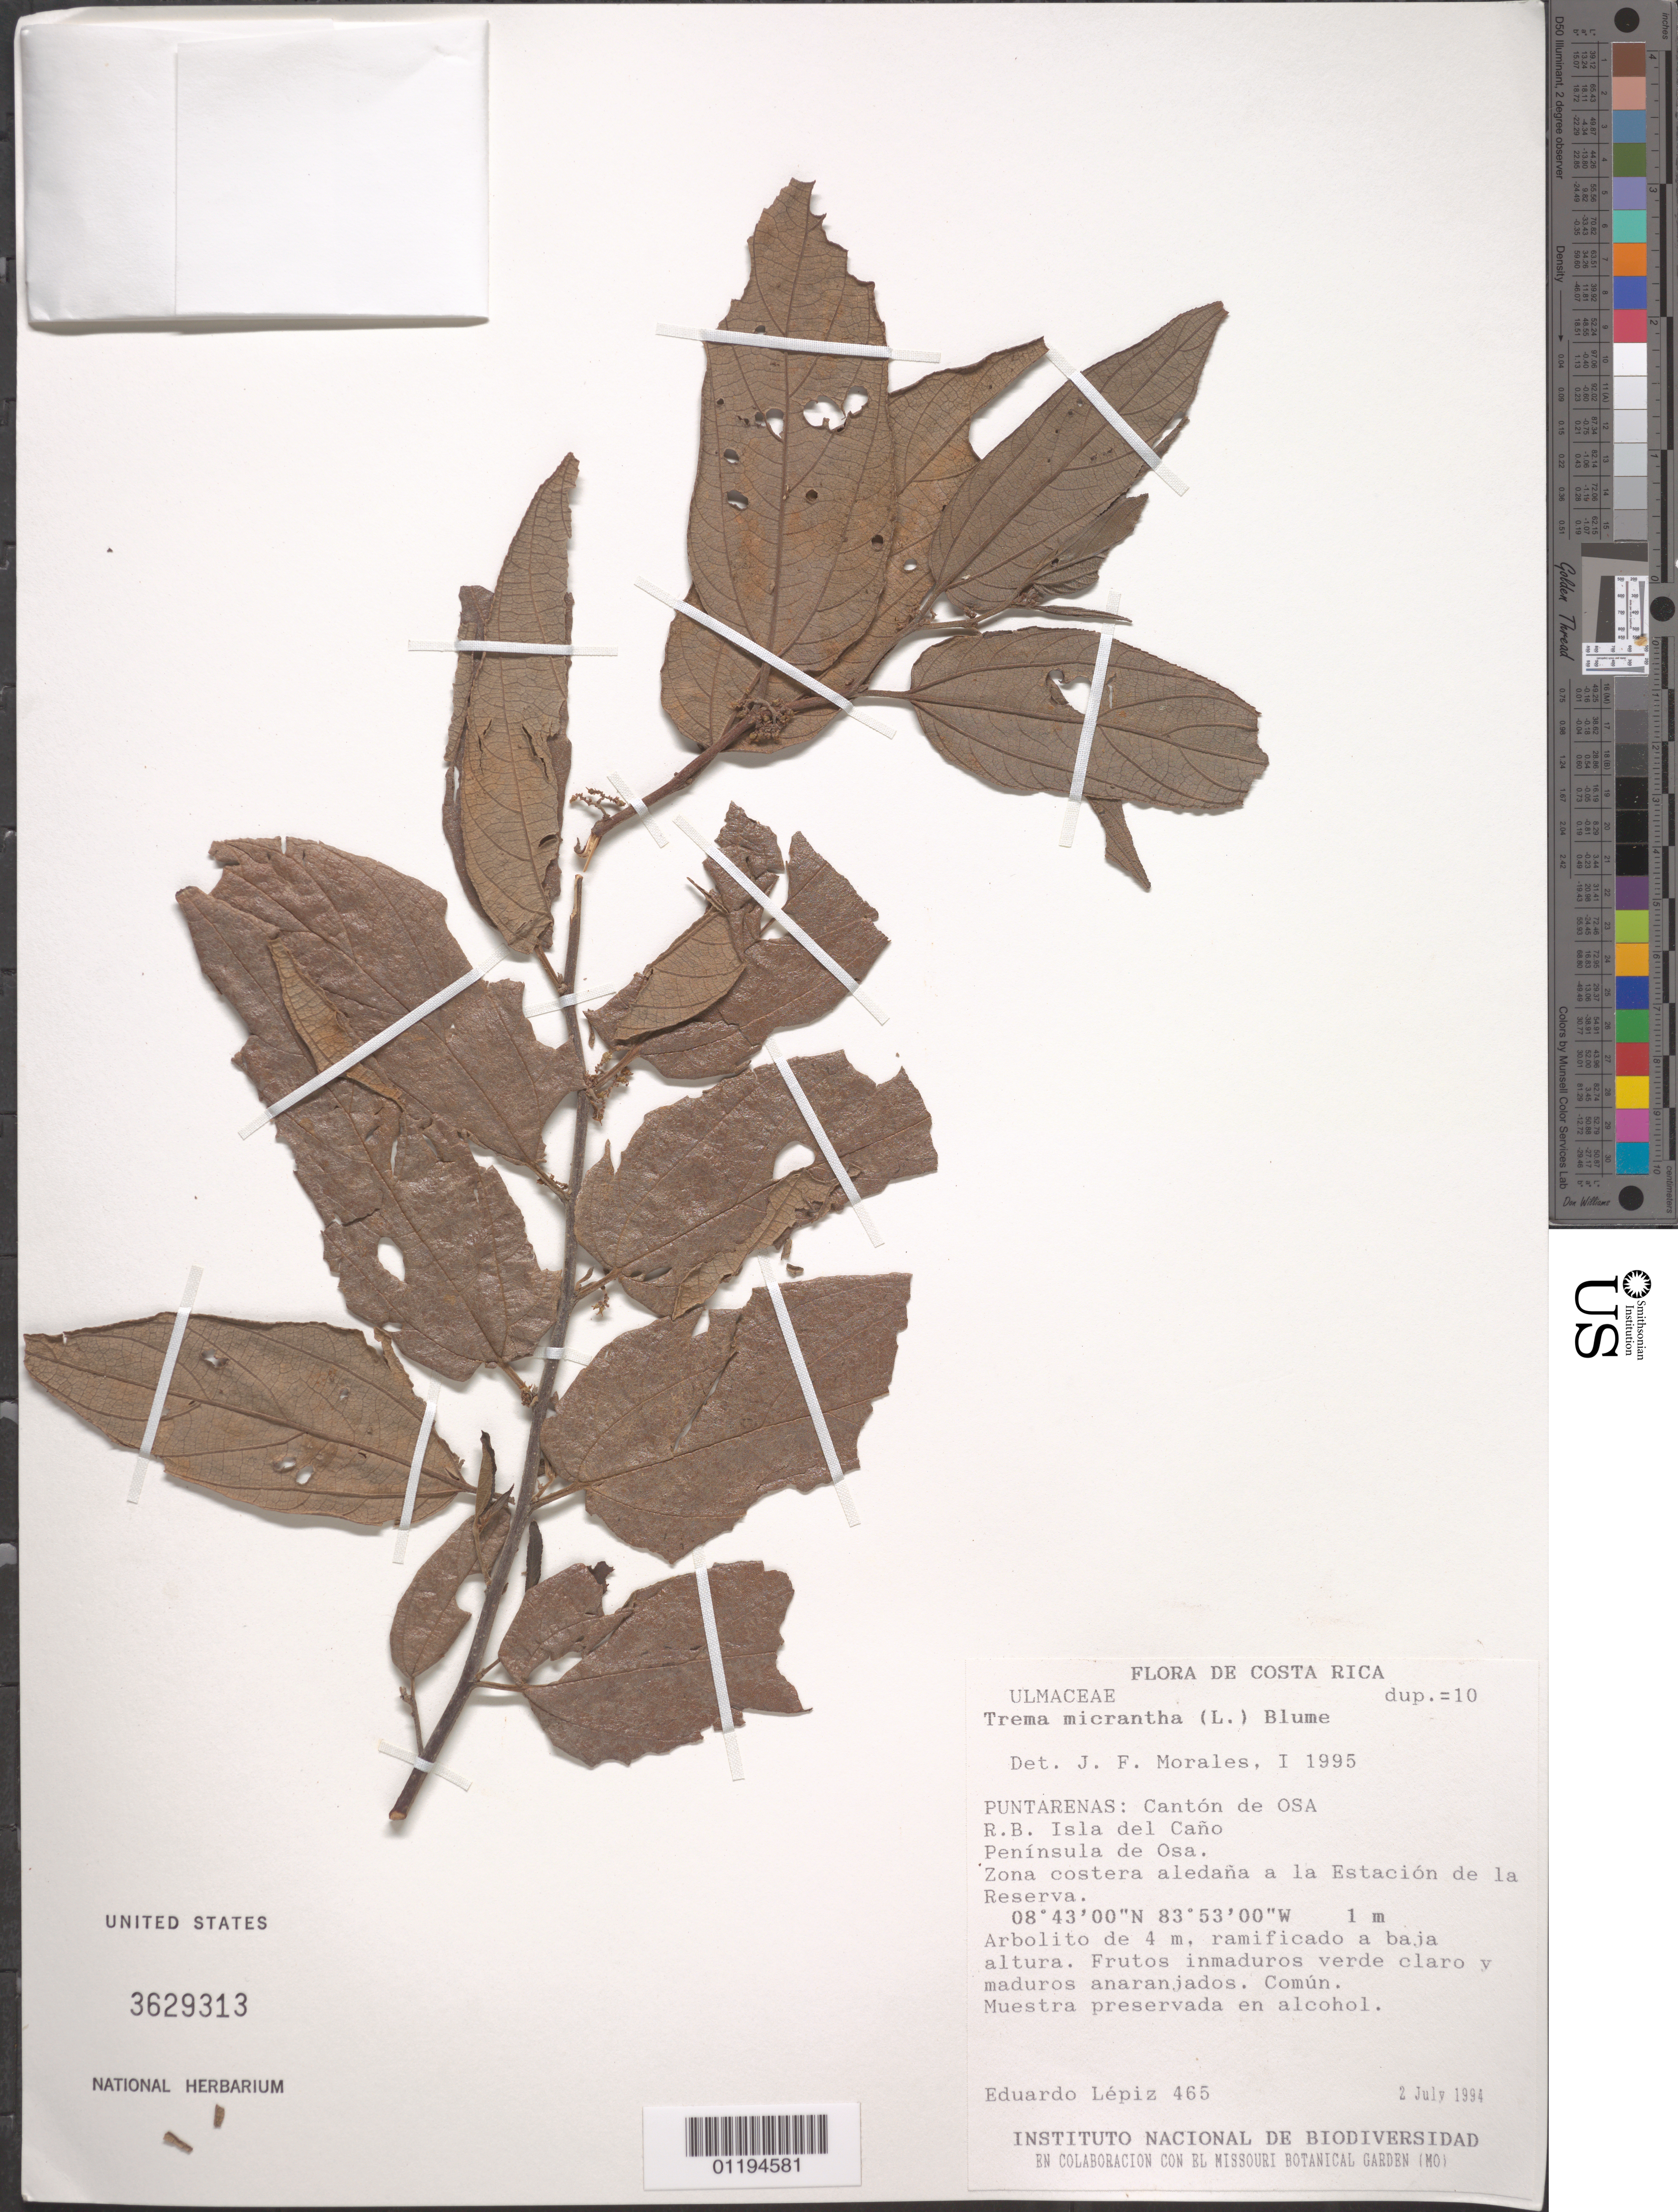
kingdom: Plantae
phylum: Tracheophyta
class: Magnoliopsida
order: Rosales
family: Cannabaceae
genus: Trema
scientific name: Trema micranthum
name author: (L.) Blume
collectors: E. Lépiz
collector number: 465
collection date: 1994-07-02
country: Costa Rica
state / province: Puntarenas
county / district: Canton de Osa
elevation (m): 1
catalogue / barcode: US 3629313